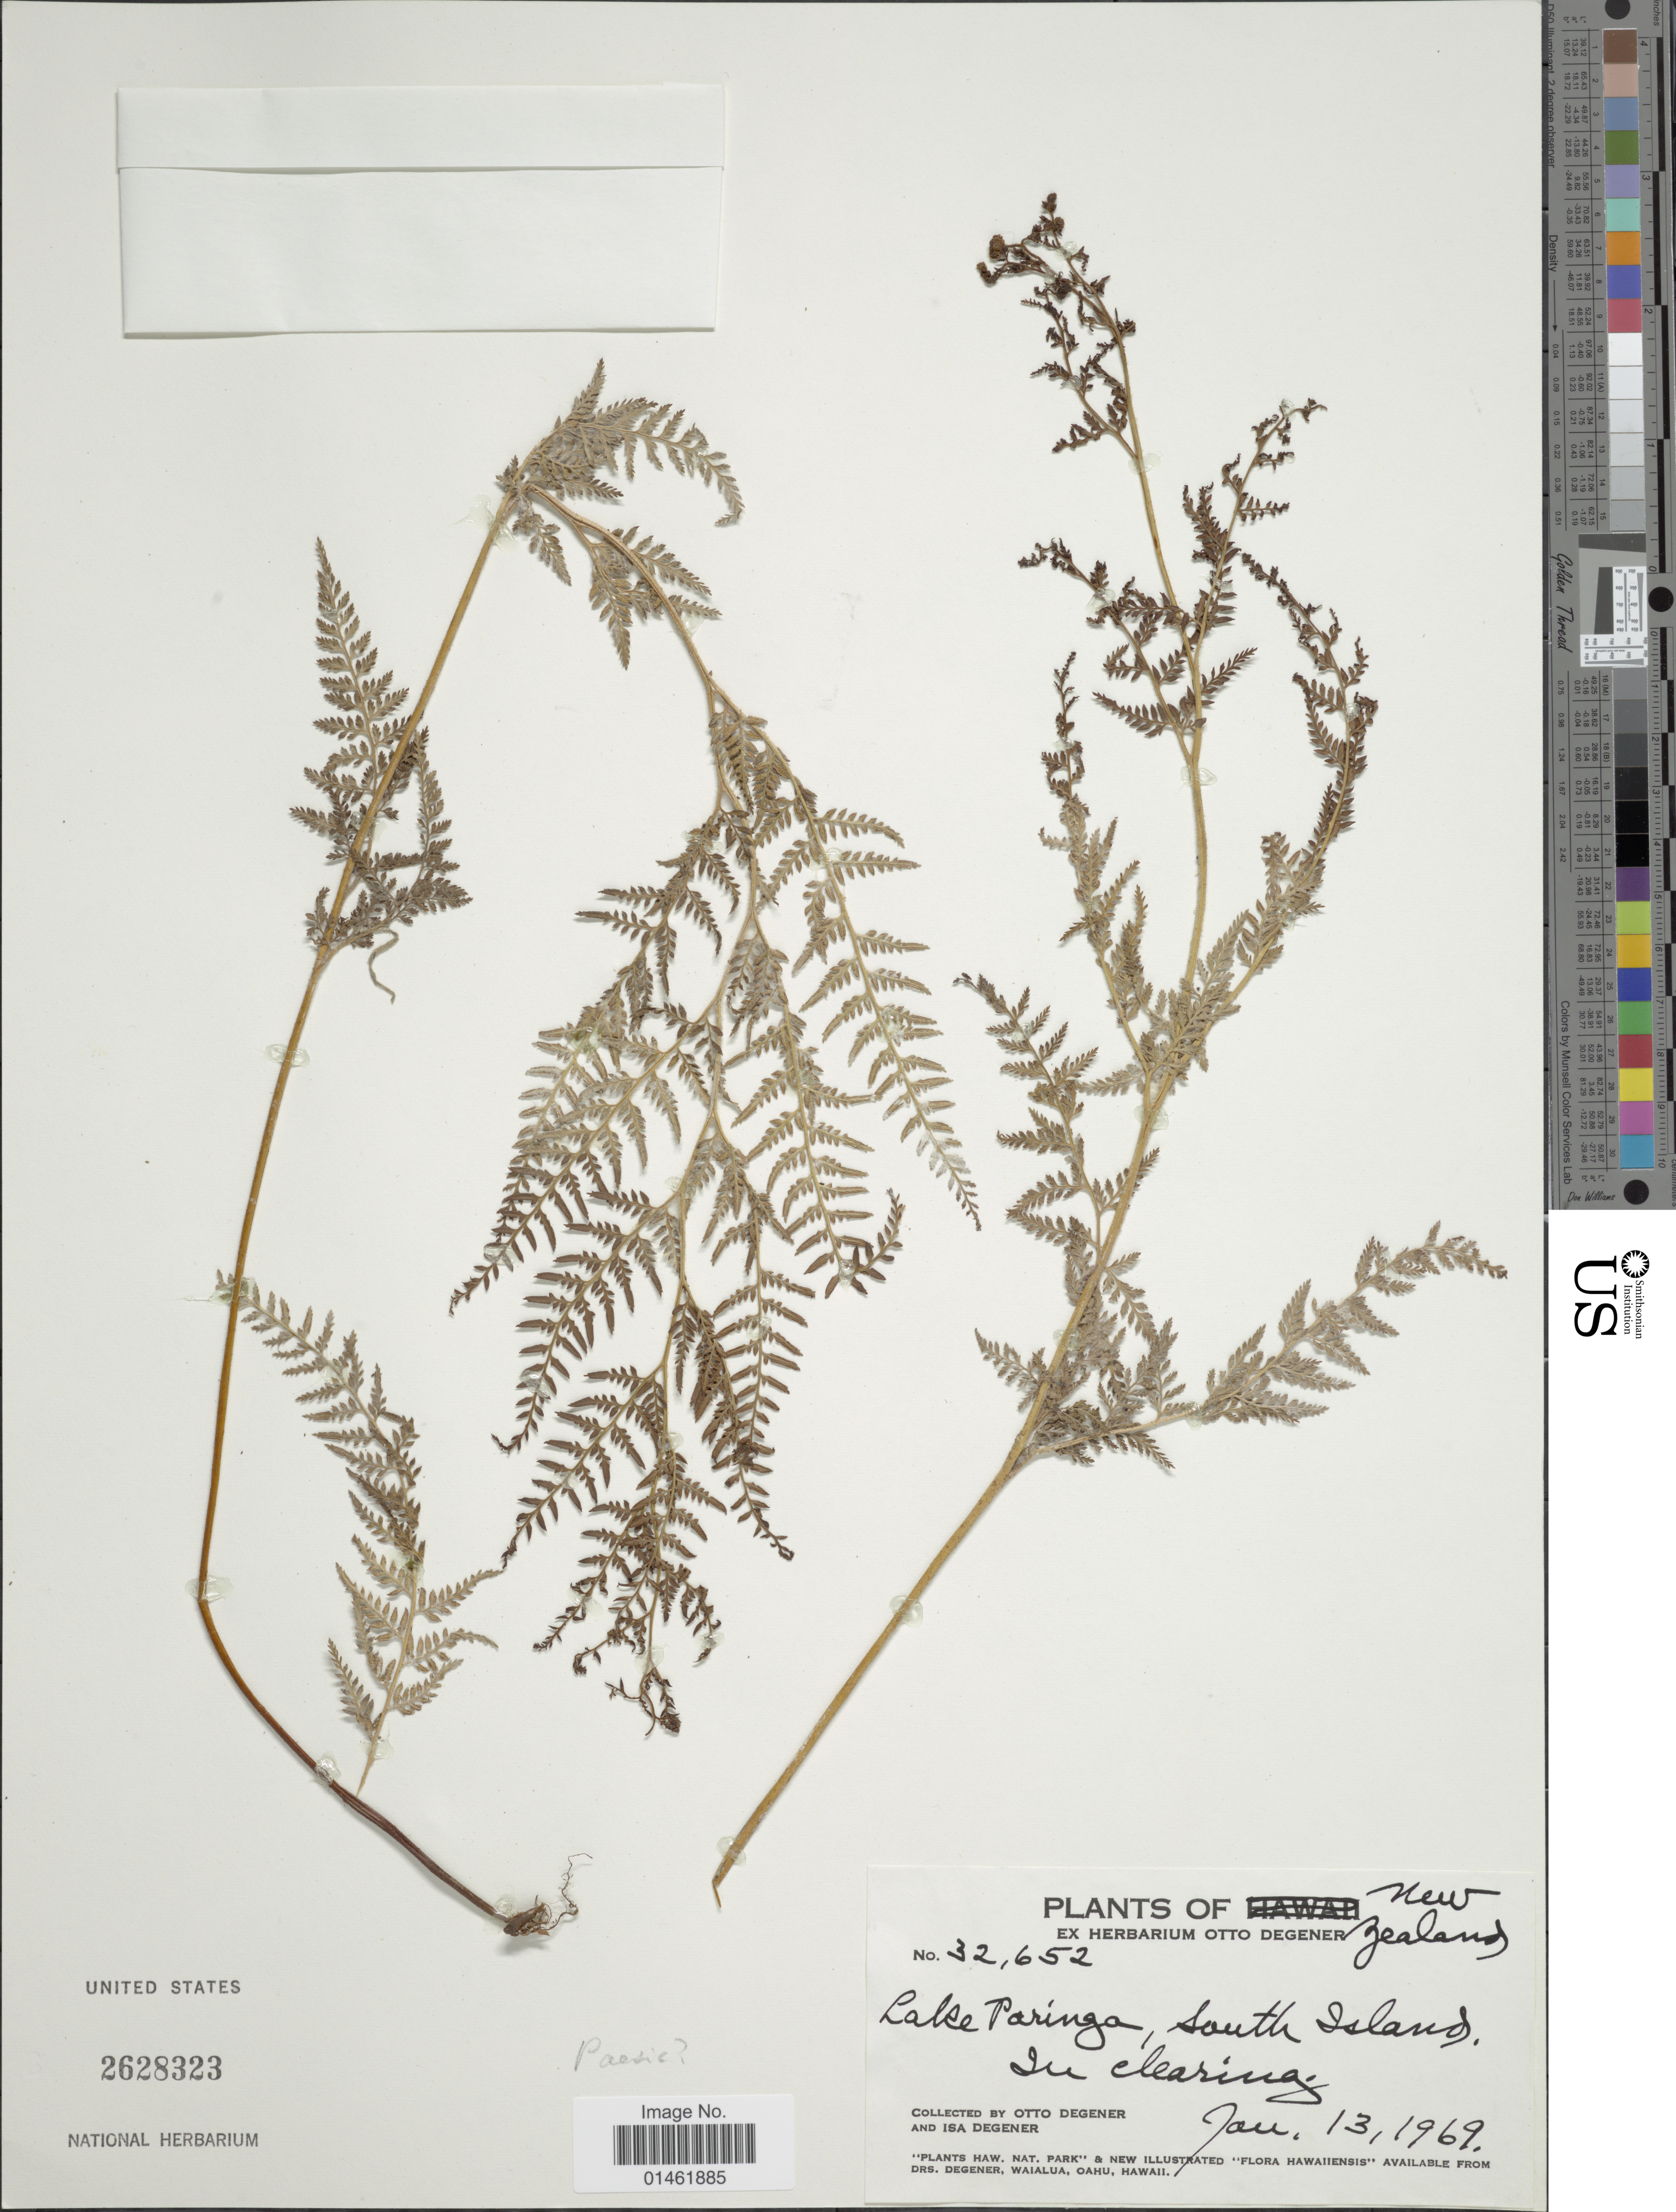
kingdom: Plantae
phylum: Tracheophyta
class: Polypodiopsida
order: Polypodiales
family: Dennstaedtiaceae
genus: Paesia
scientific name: Paesia scaberula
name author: Kuhn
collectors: O. Degener & I. Degener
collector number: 32652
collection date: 1969-01-13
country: New Zealand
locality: New Zealand, Lake Paringa, South Island, in clearing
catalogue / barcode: US 2628323